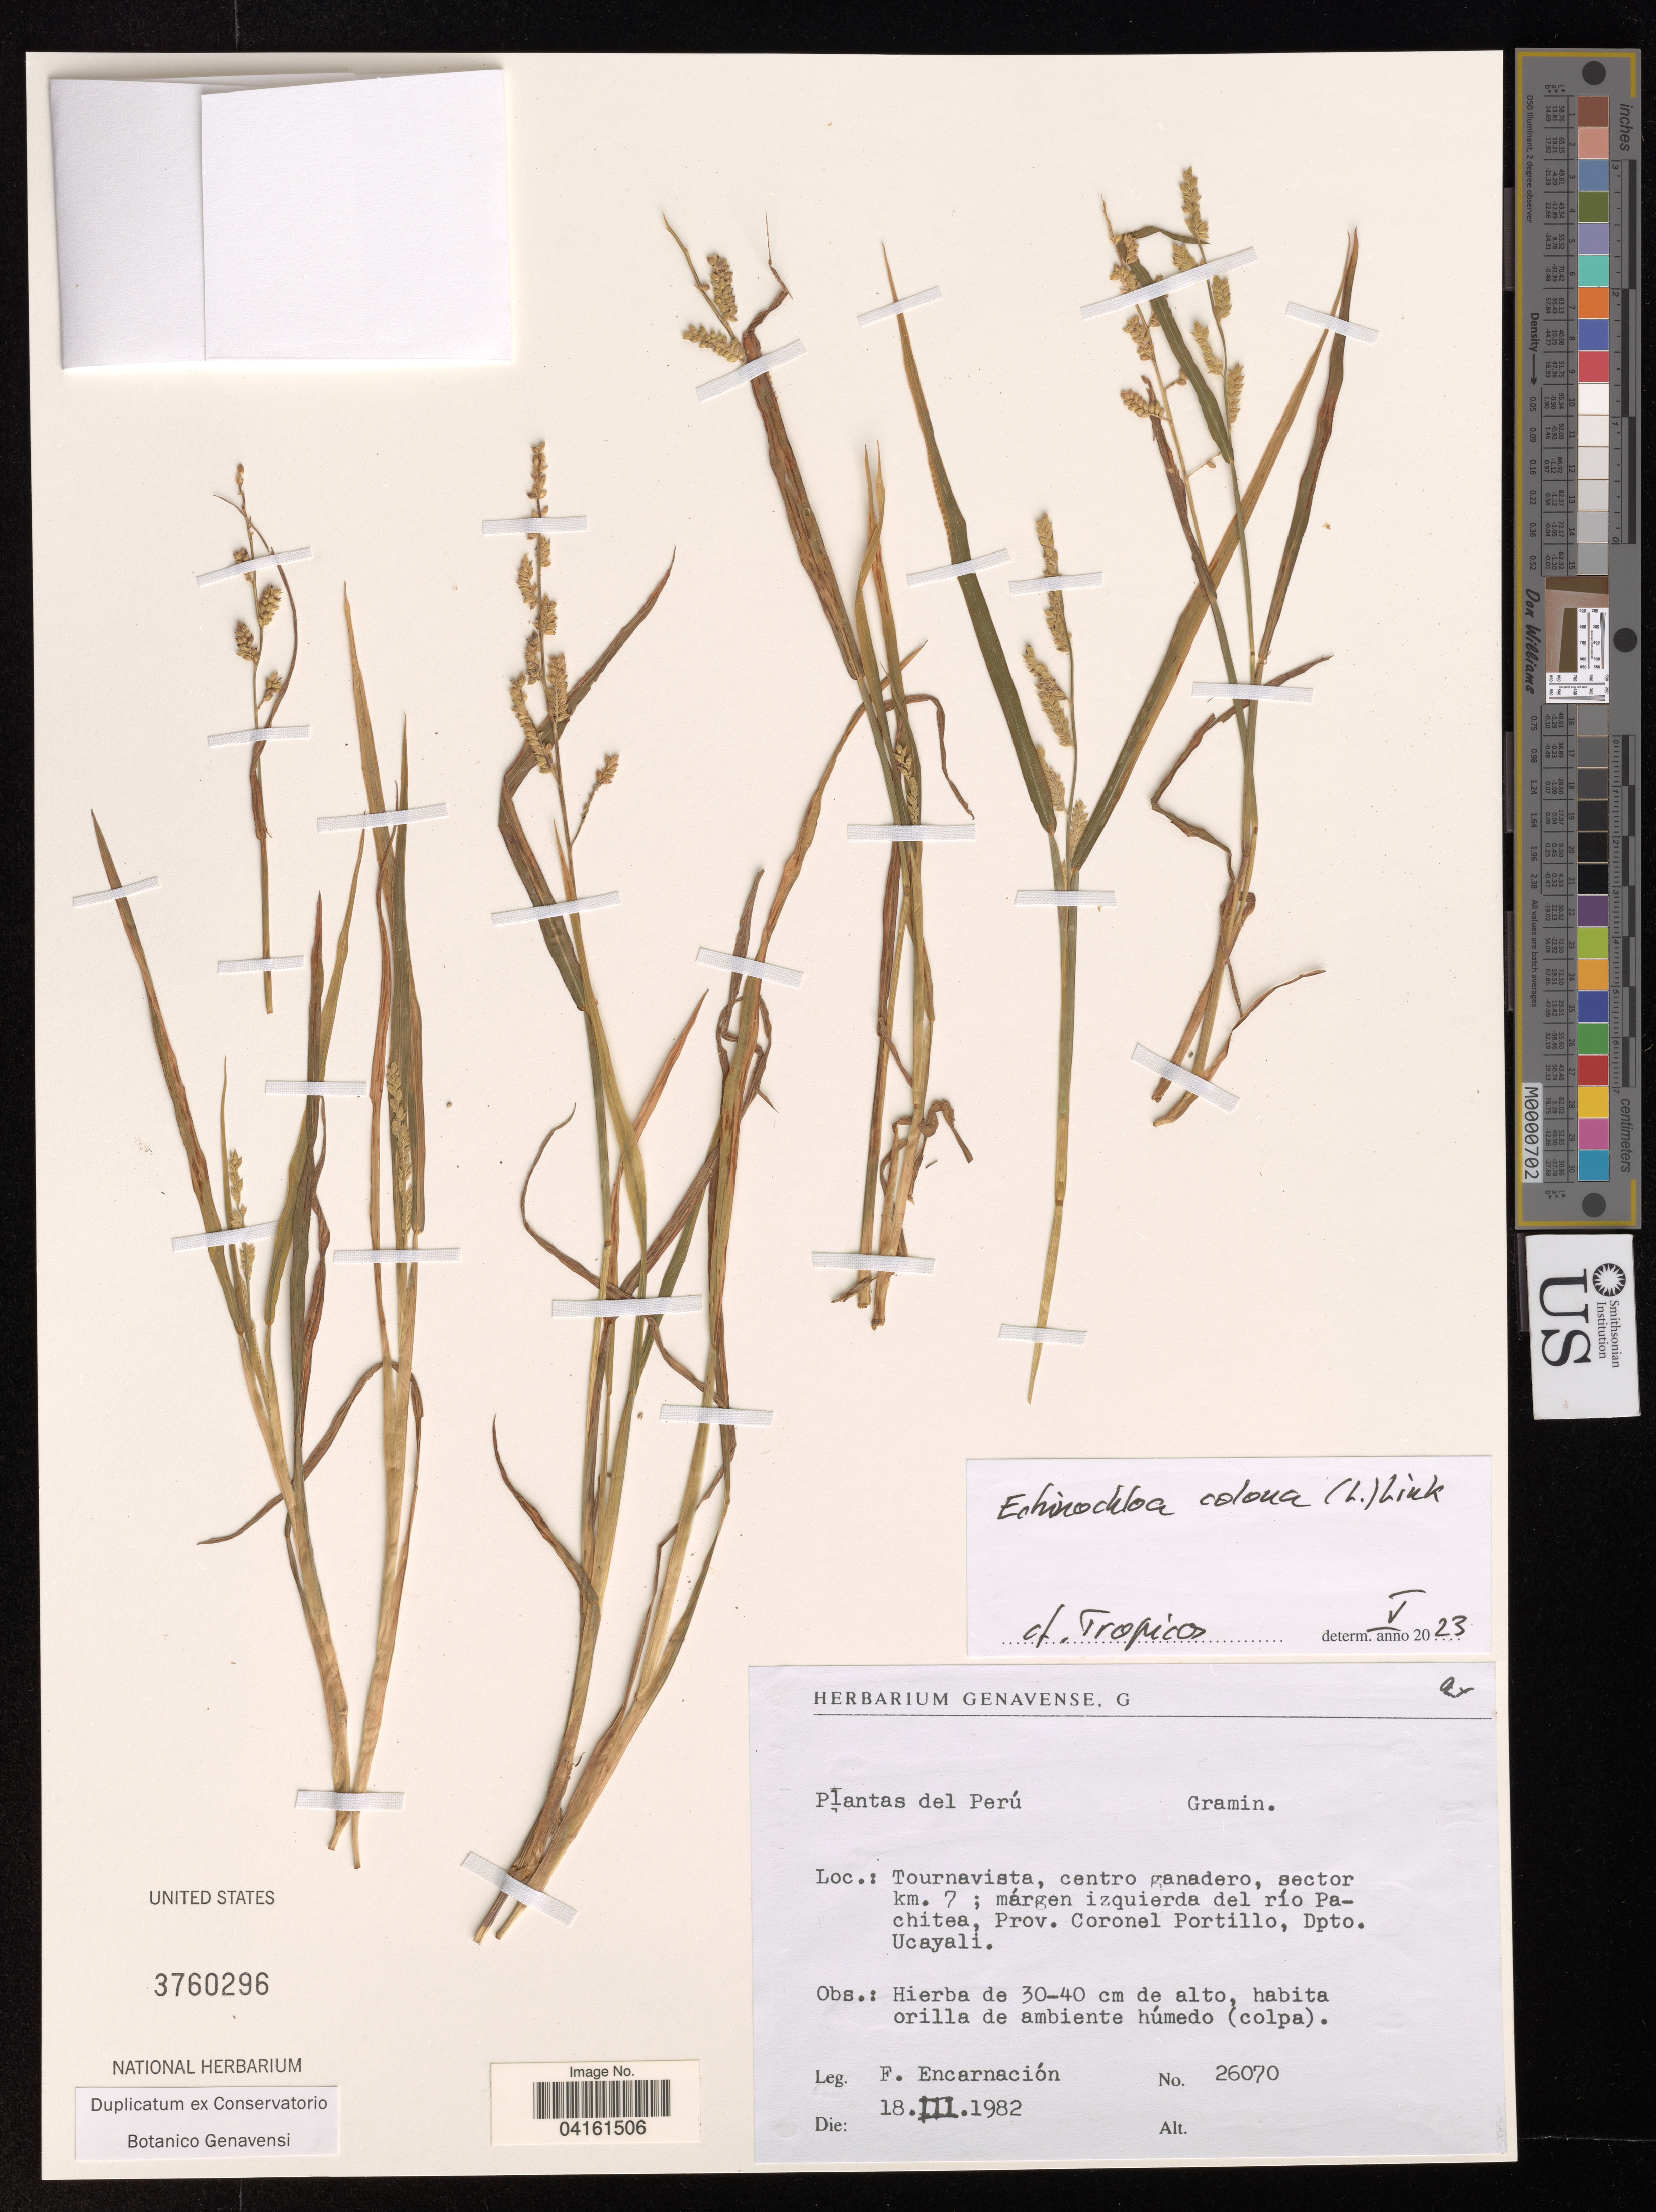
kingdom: Plantae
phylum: Tracheophyta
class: Liliopsida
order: Poales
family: Poaceae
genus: Echinochloa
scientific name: Echinochloa colona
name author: (L.) Link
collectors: F. Encarnación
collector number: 26070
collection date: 1982-03-18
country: Peru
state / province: Ucayali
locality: Tournavista, centro ganadero, sector km. 7; márgen izquierda del río Pachitea, Prov. Coronel Portillo.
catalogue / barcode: US 3760296